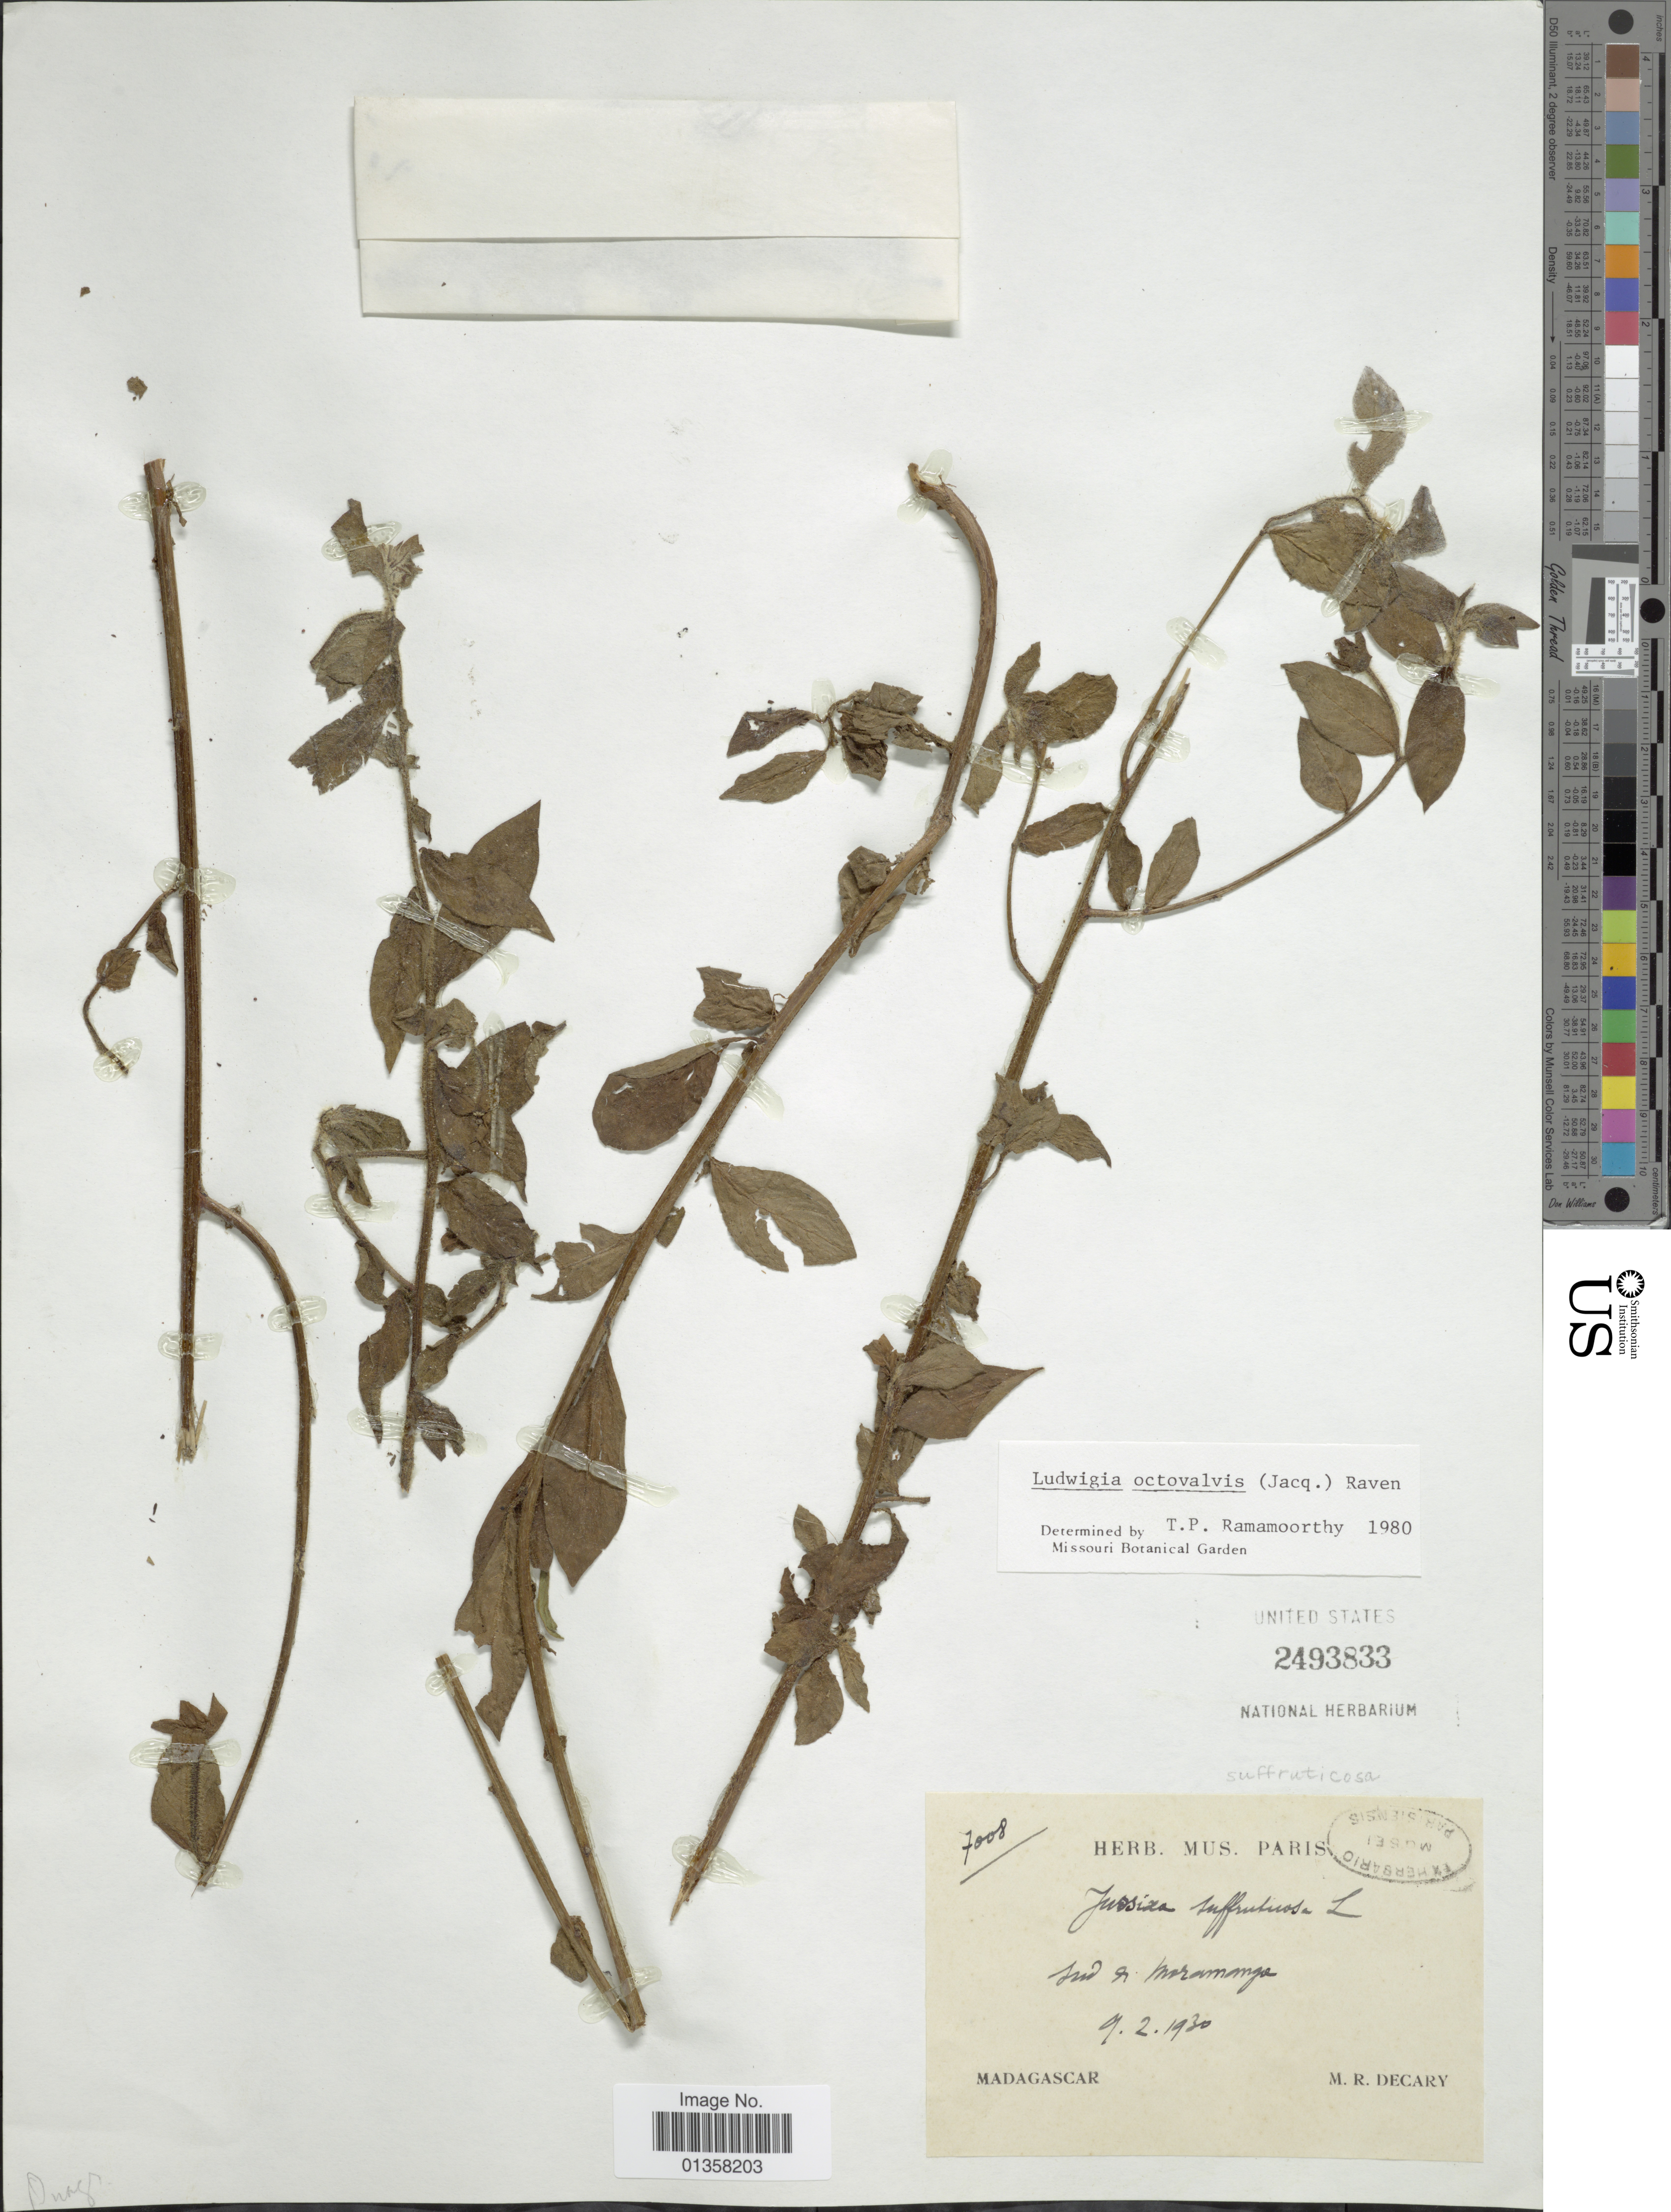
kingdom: Plantae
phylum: Tracheophyta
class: Magnoliopsida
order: Myrtales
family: Onagraceae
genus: Ludwigia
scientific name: Ludwigia octovalvis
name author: (Jacq.) P.H. Raven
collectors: R. Decary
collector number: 7008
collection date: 1930-02-09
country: Madagascar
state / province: Alaotra Mangoro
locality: Sud de Moramanga [south of Moramanga]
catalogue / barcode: US 2493833